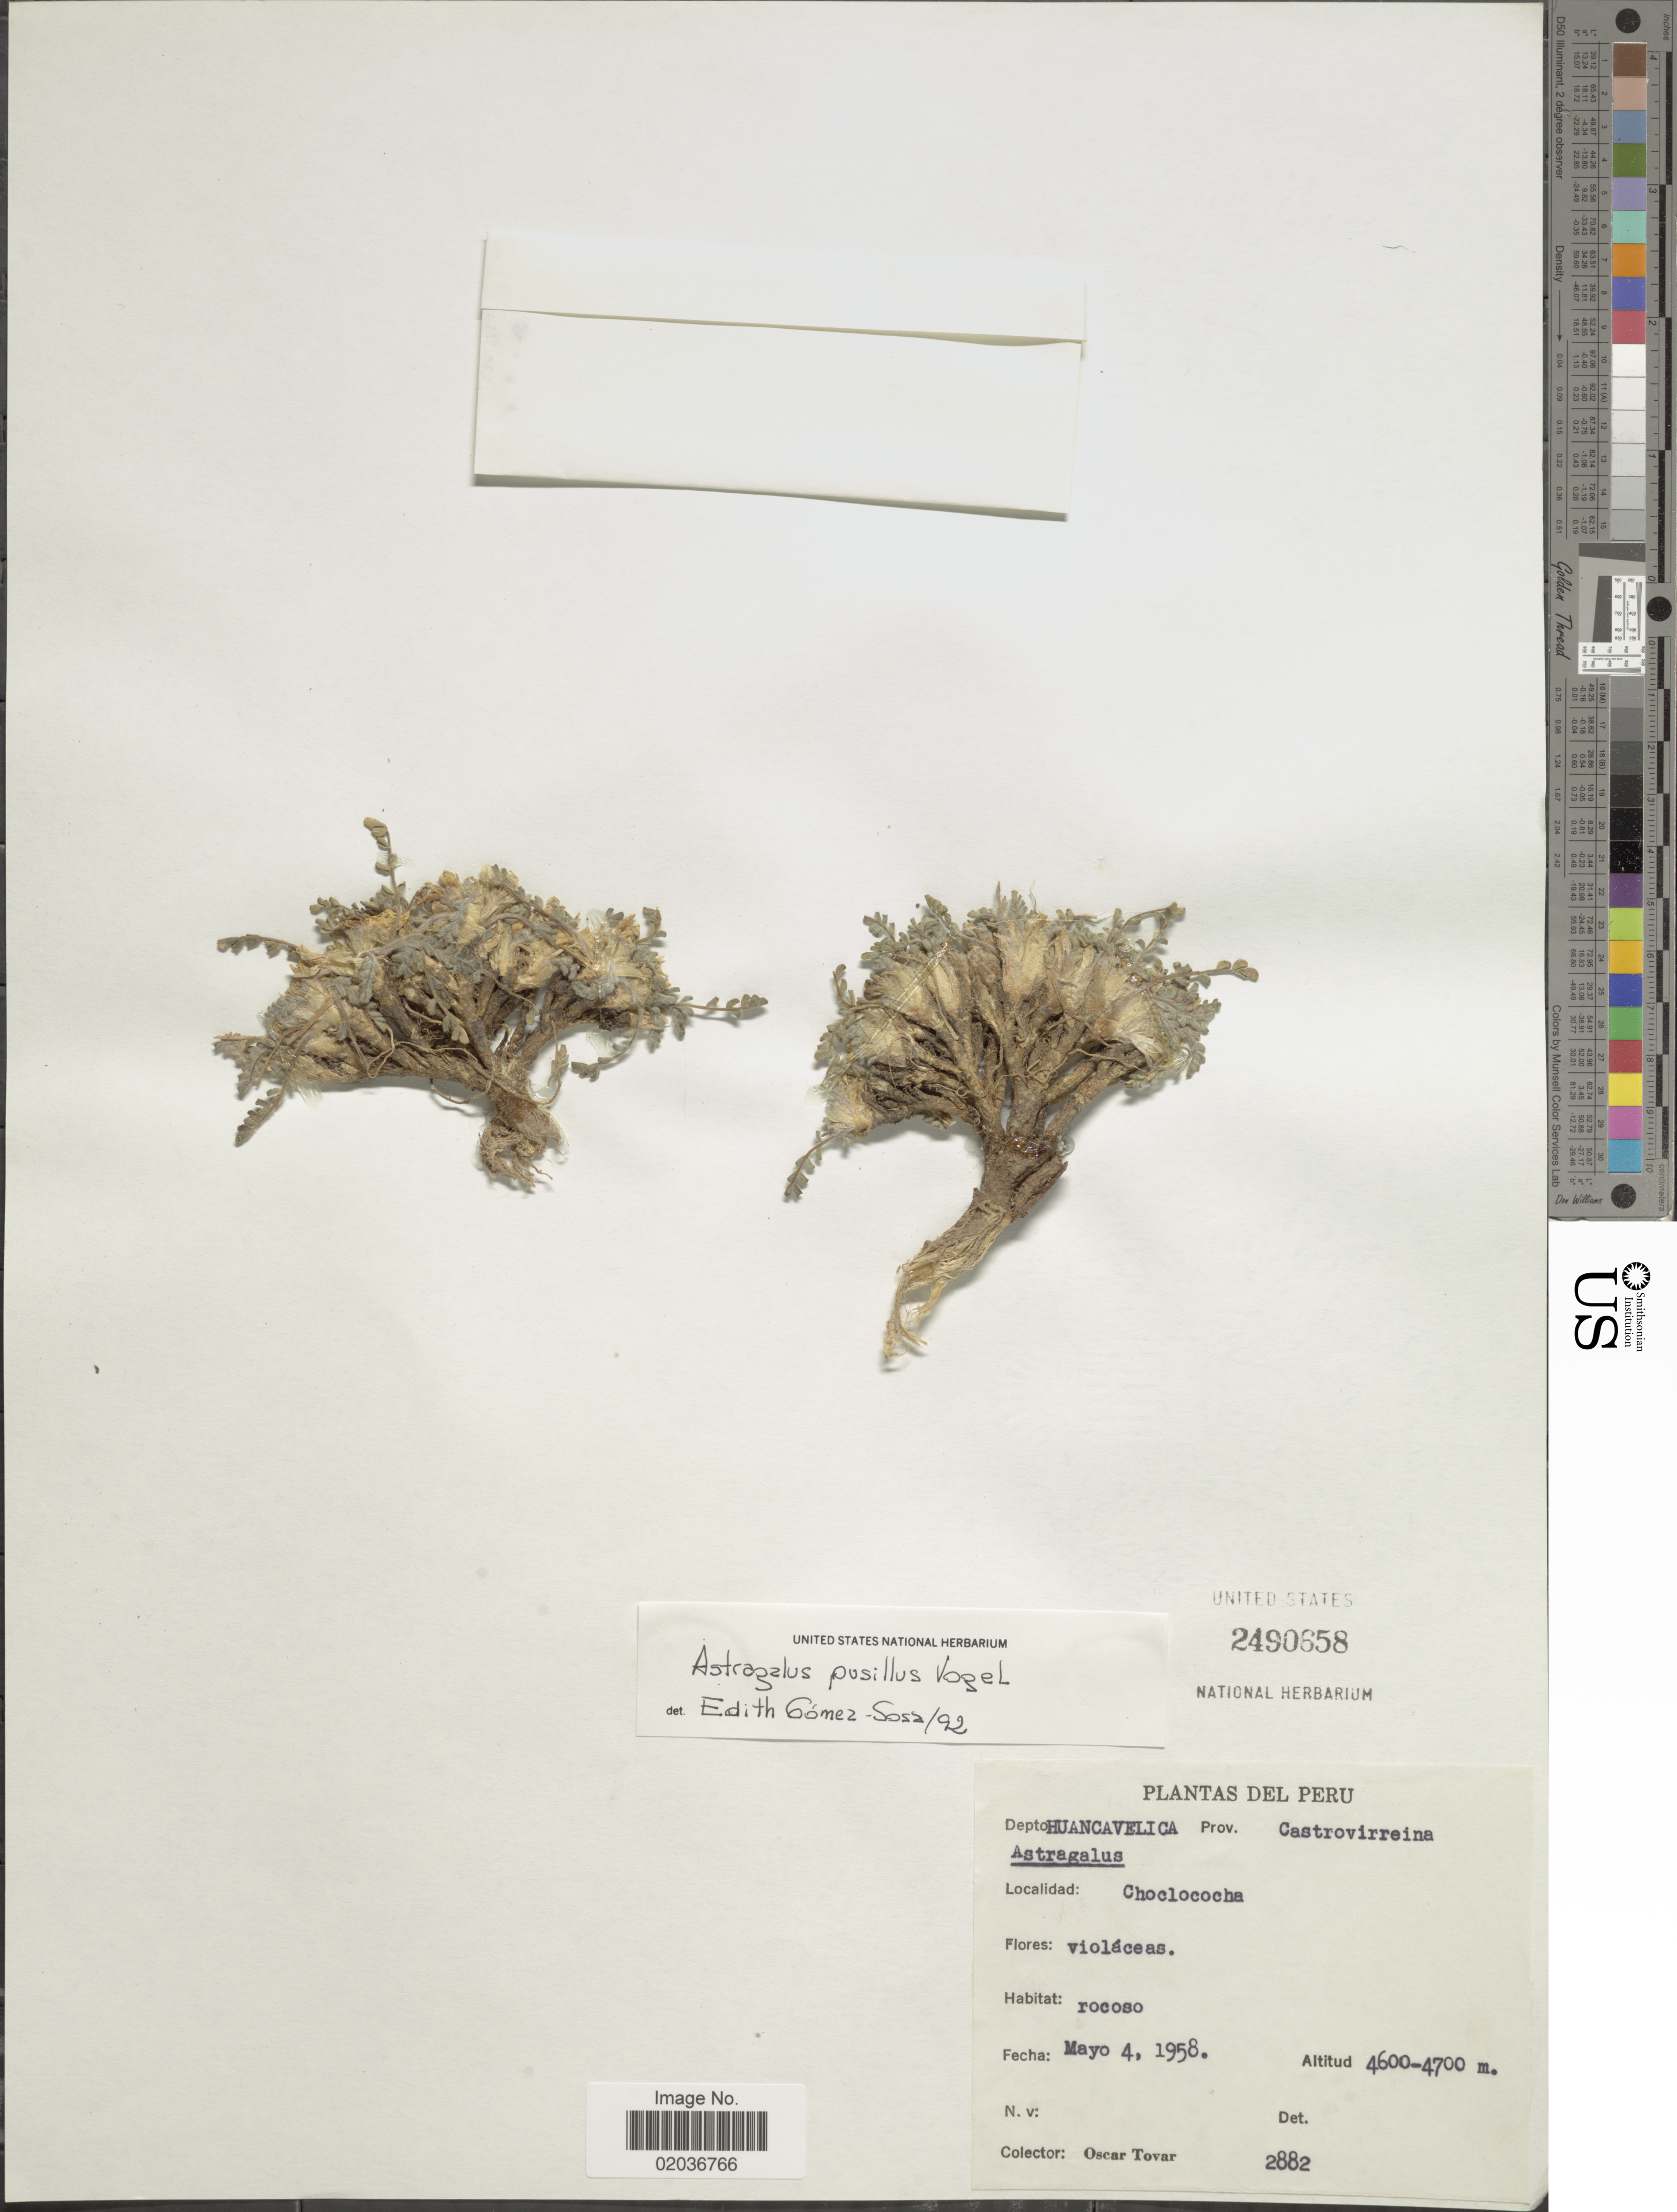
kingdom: Plantae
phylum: Tracheophyta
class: Magnoliopsida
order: Fabales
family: Fabaceae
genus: Astragalus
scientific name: Astragalus pusillus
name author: Vogel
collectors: Ó. Tovar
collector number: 2882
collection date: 1958-05-04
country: Peru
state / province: Huancavelica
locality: Prov. Castrovirreina, Choclococha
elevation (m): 4600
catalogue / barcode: US 2490658